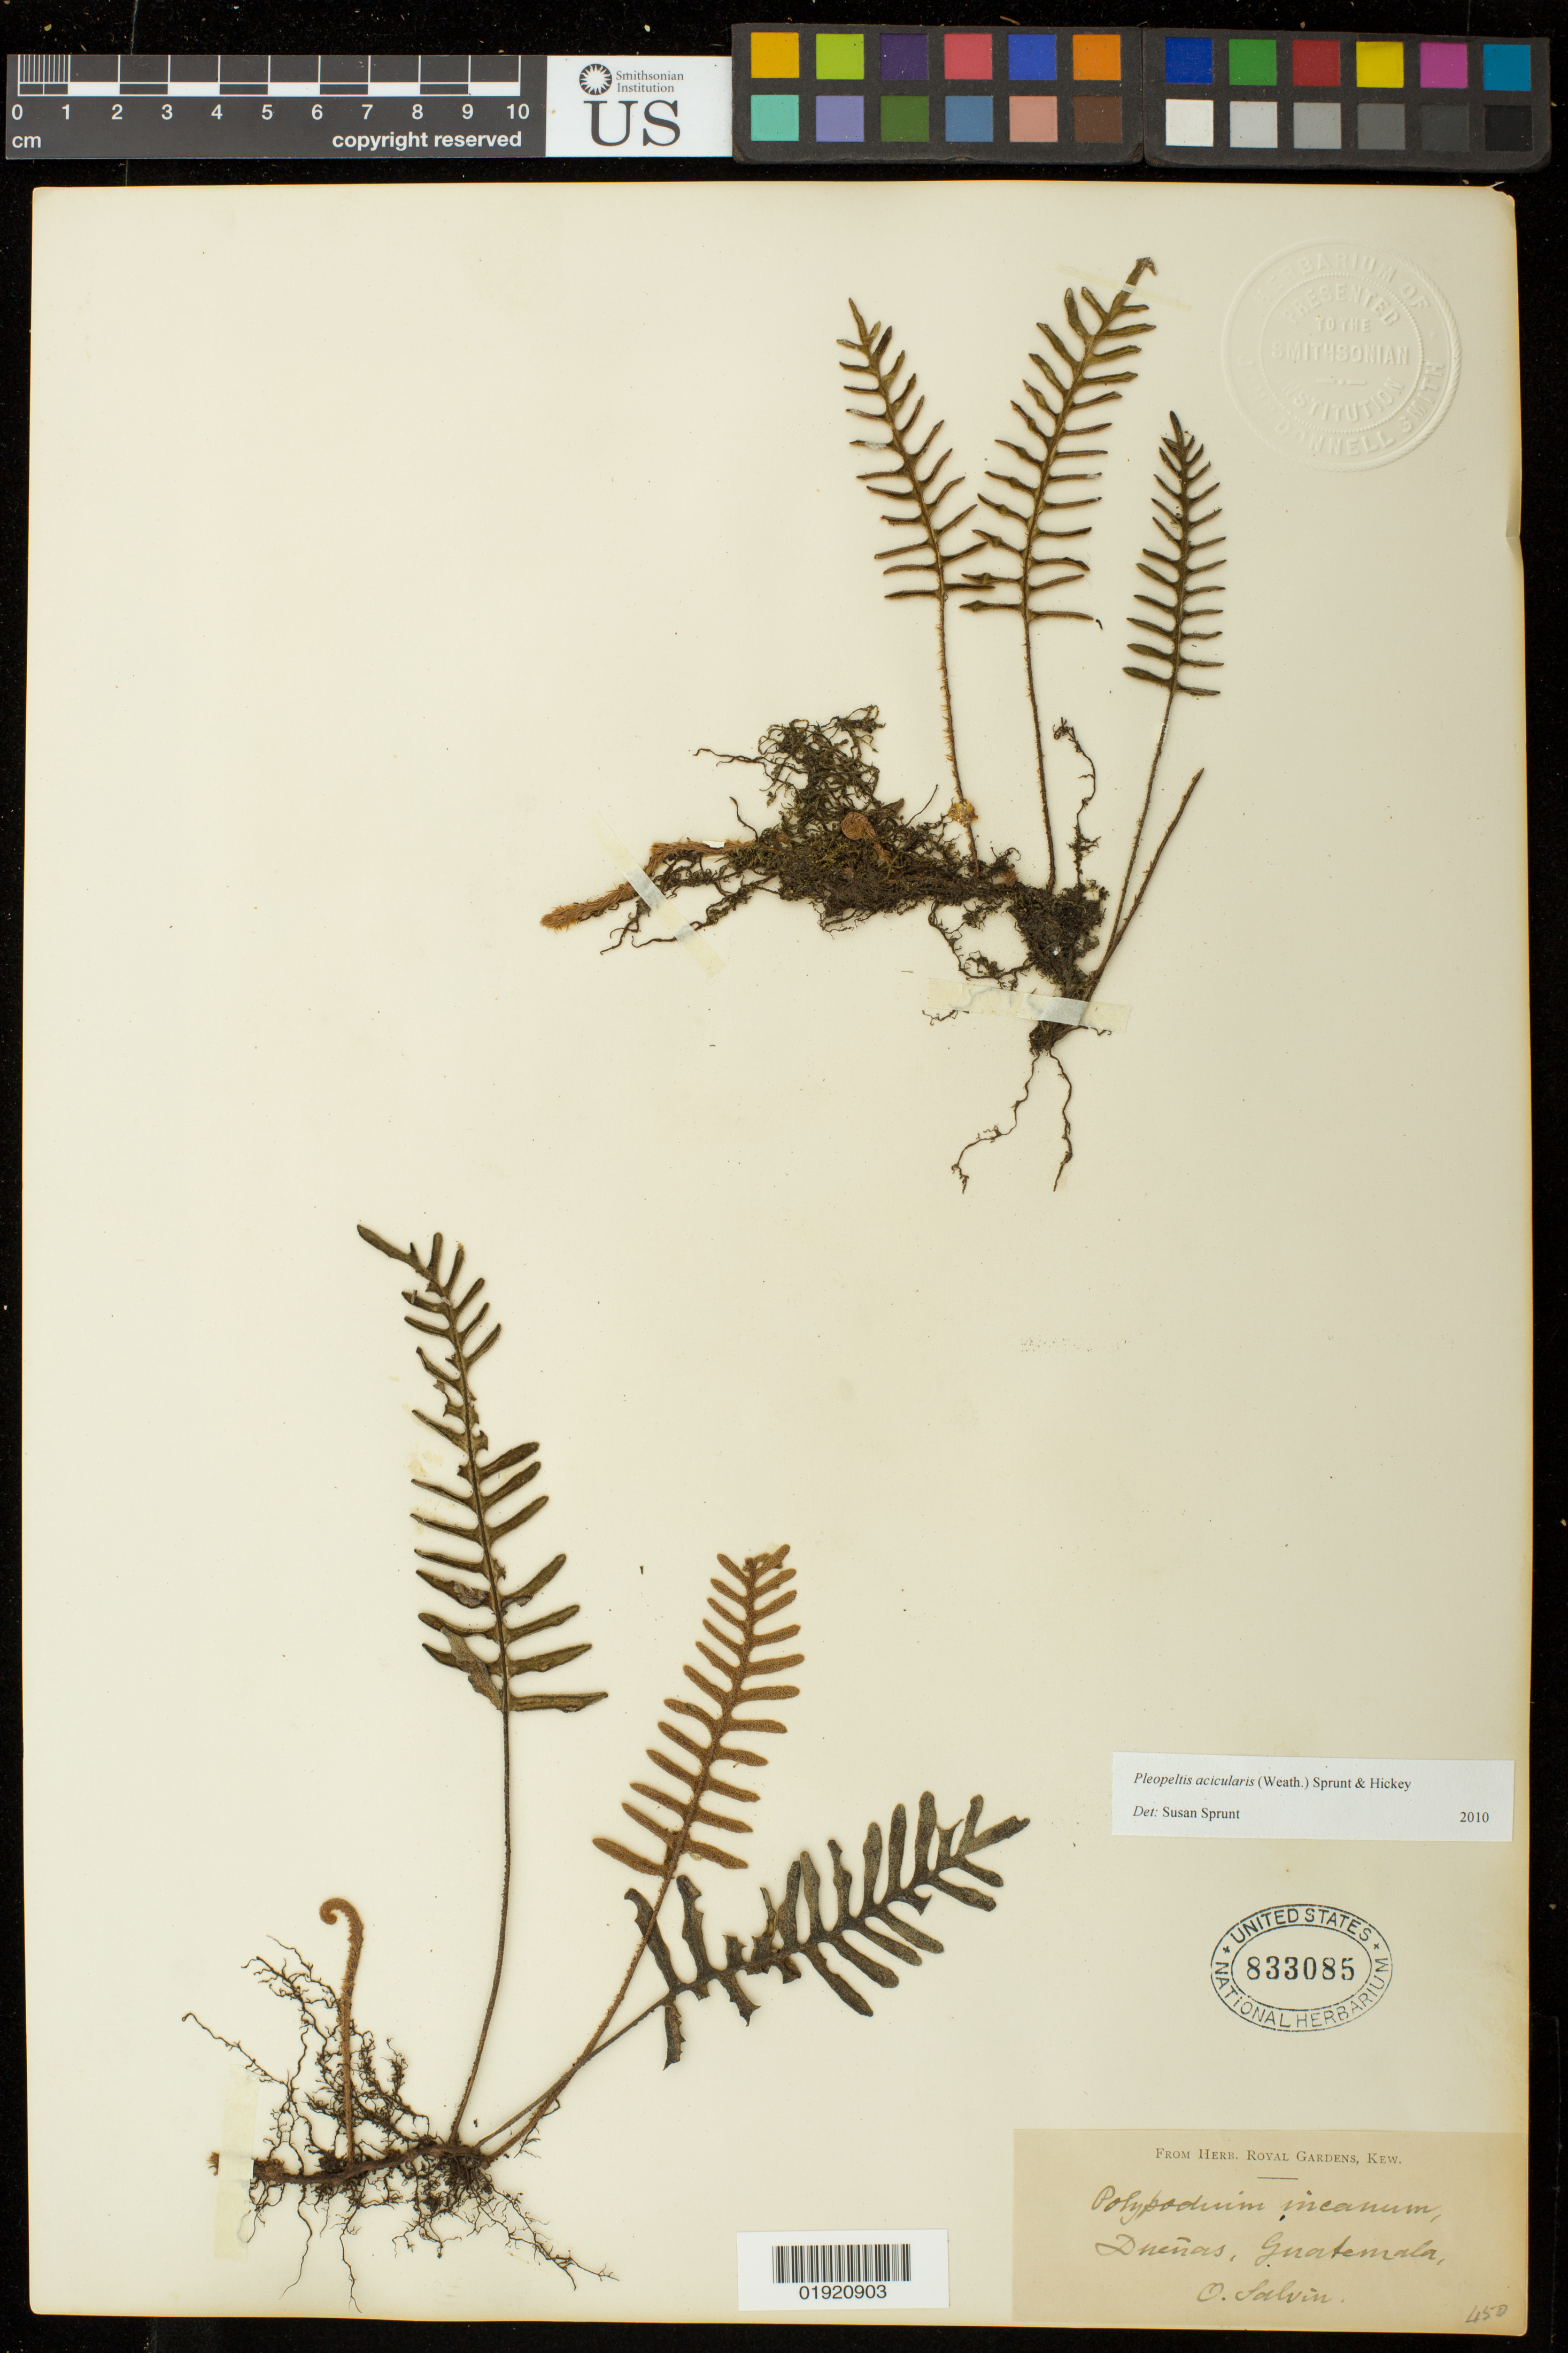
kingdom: Plantae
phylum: Tracheophyta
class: Polypodiopsida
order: Polypodiales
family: Polypodiaceae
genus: Pleopeltis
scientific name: Pleopeltis acicularis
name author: (Weath.) A.R. Sm. & Krömer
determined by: Sprunt, S. V.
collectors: O. Salvin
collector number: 450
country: Guatemala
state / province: Sacatepéquez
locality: Duenas, Guatemala.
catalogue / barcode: US 833085